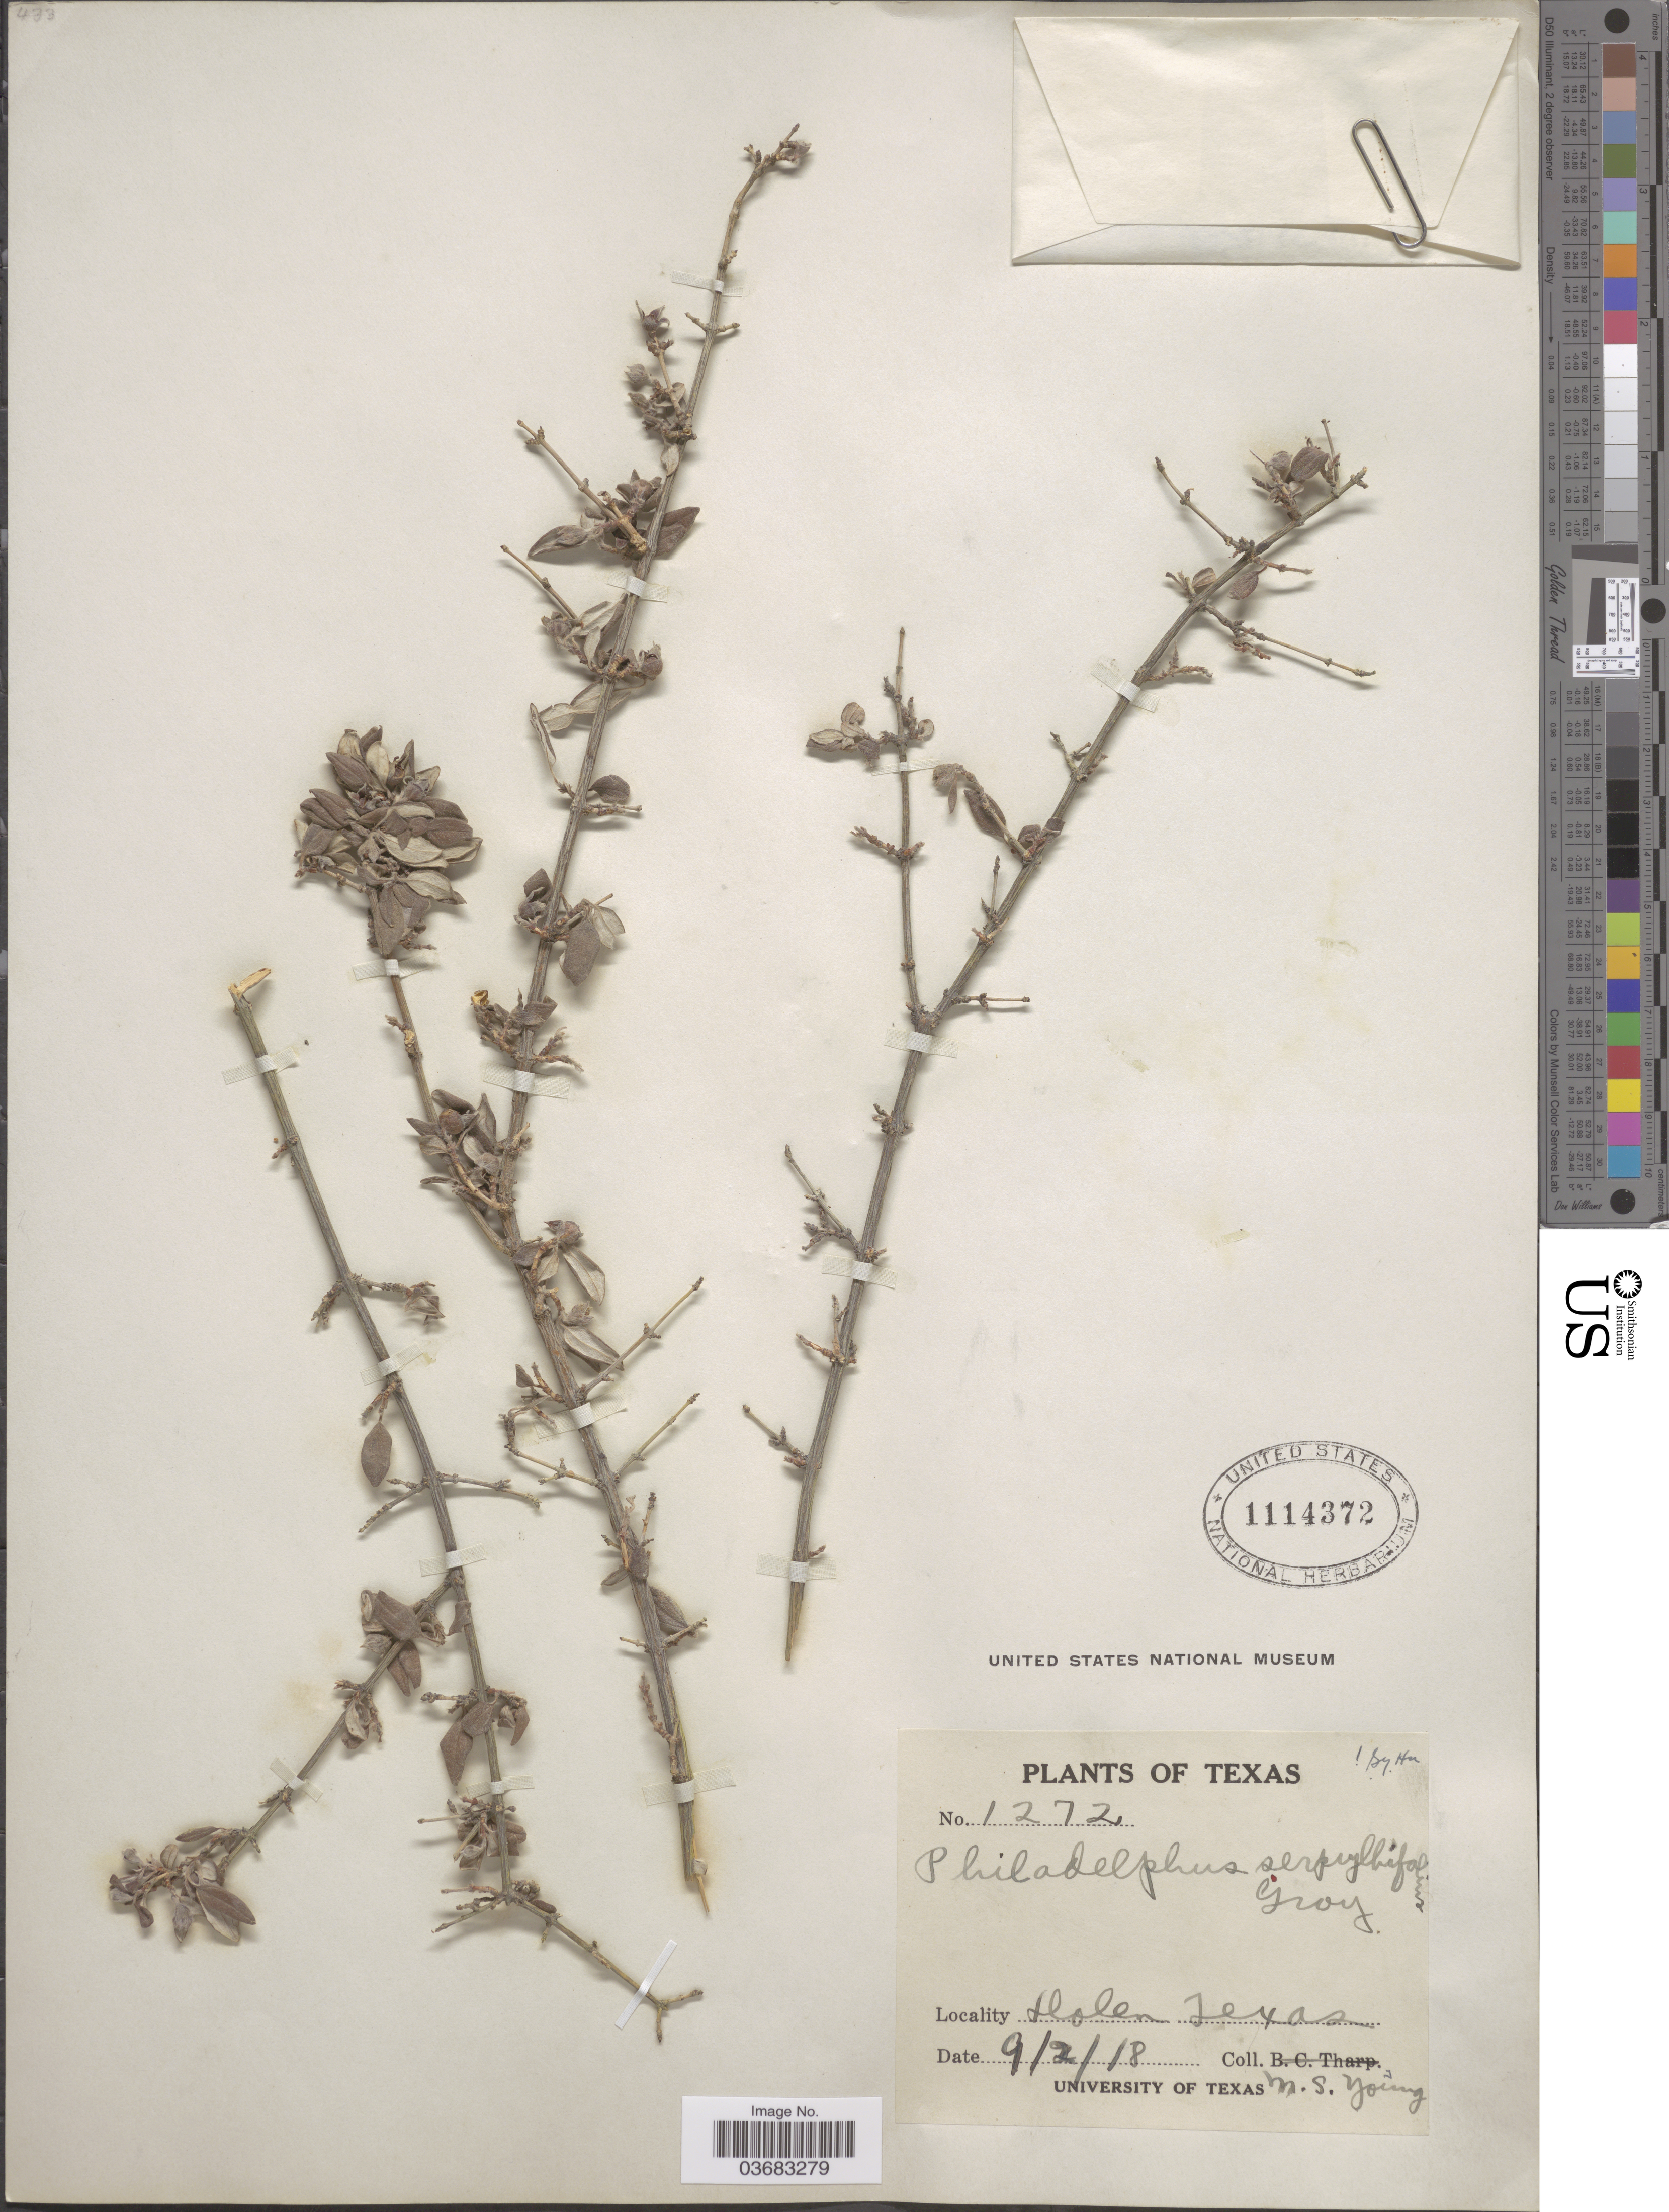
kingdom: Plantae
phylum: Tracheophyta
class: Magnoliopsida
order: Cornales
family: Hydrangeaceae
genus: Philadelphus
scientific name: Philadelphus serpyllifolius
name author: A. Gray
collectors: M. Young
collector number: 1272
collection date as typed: Transcribed d/m/y: 2/9/18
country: United States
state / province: Texas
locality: Holen.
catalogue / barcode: US 1114372